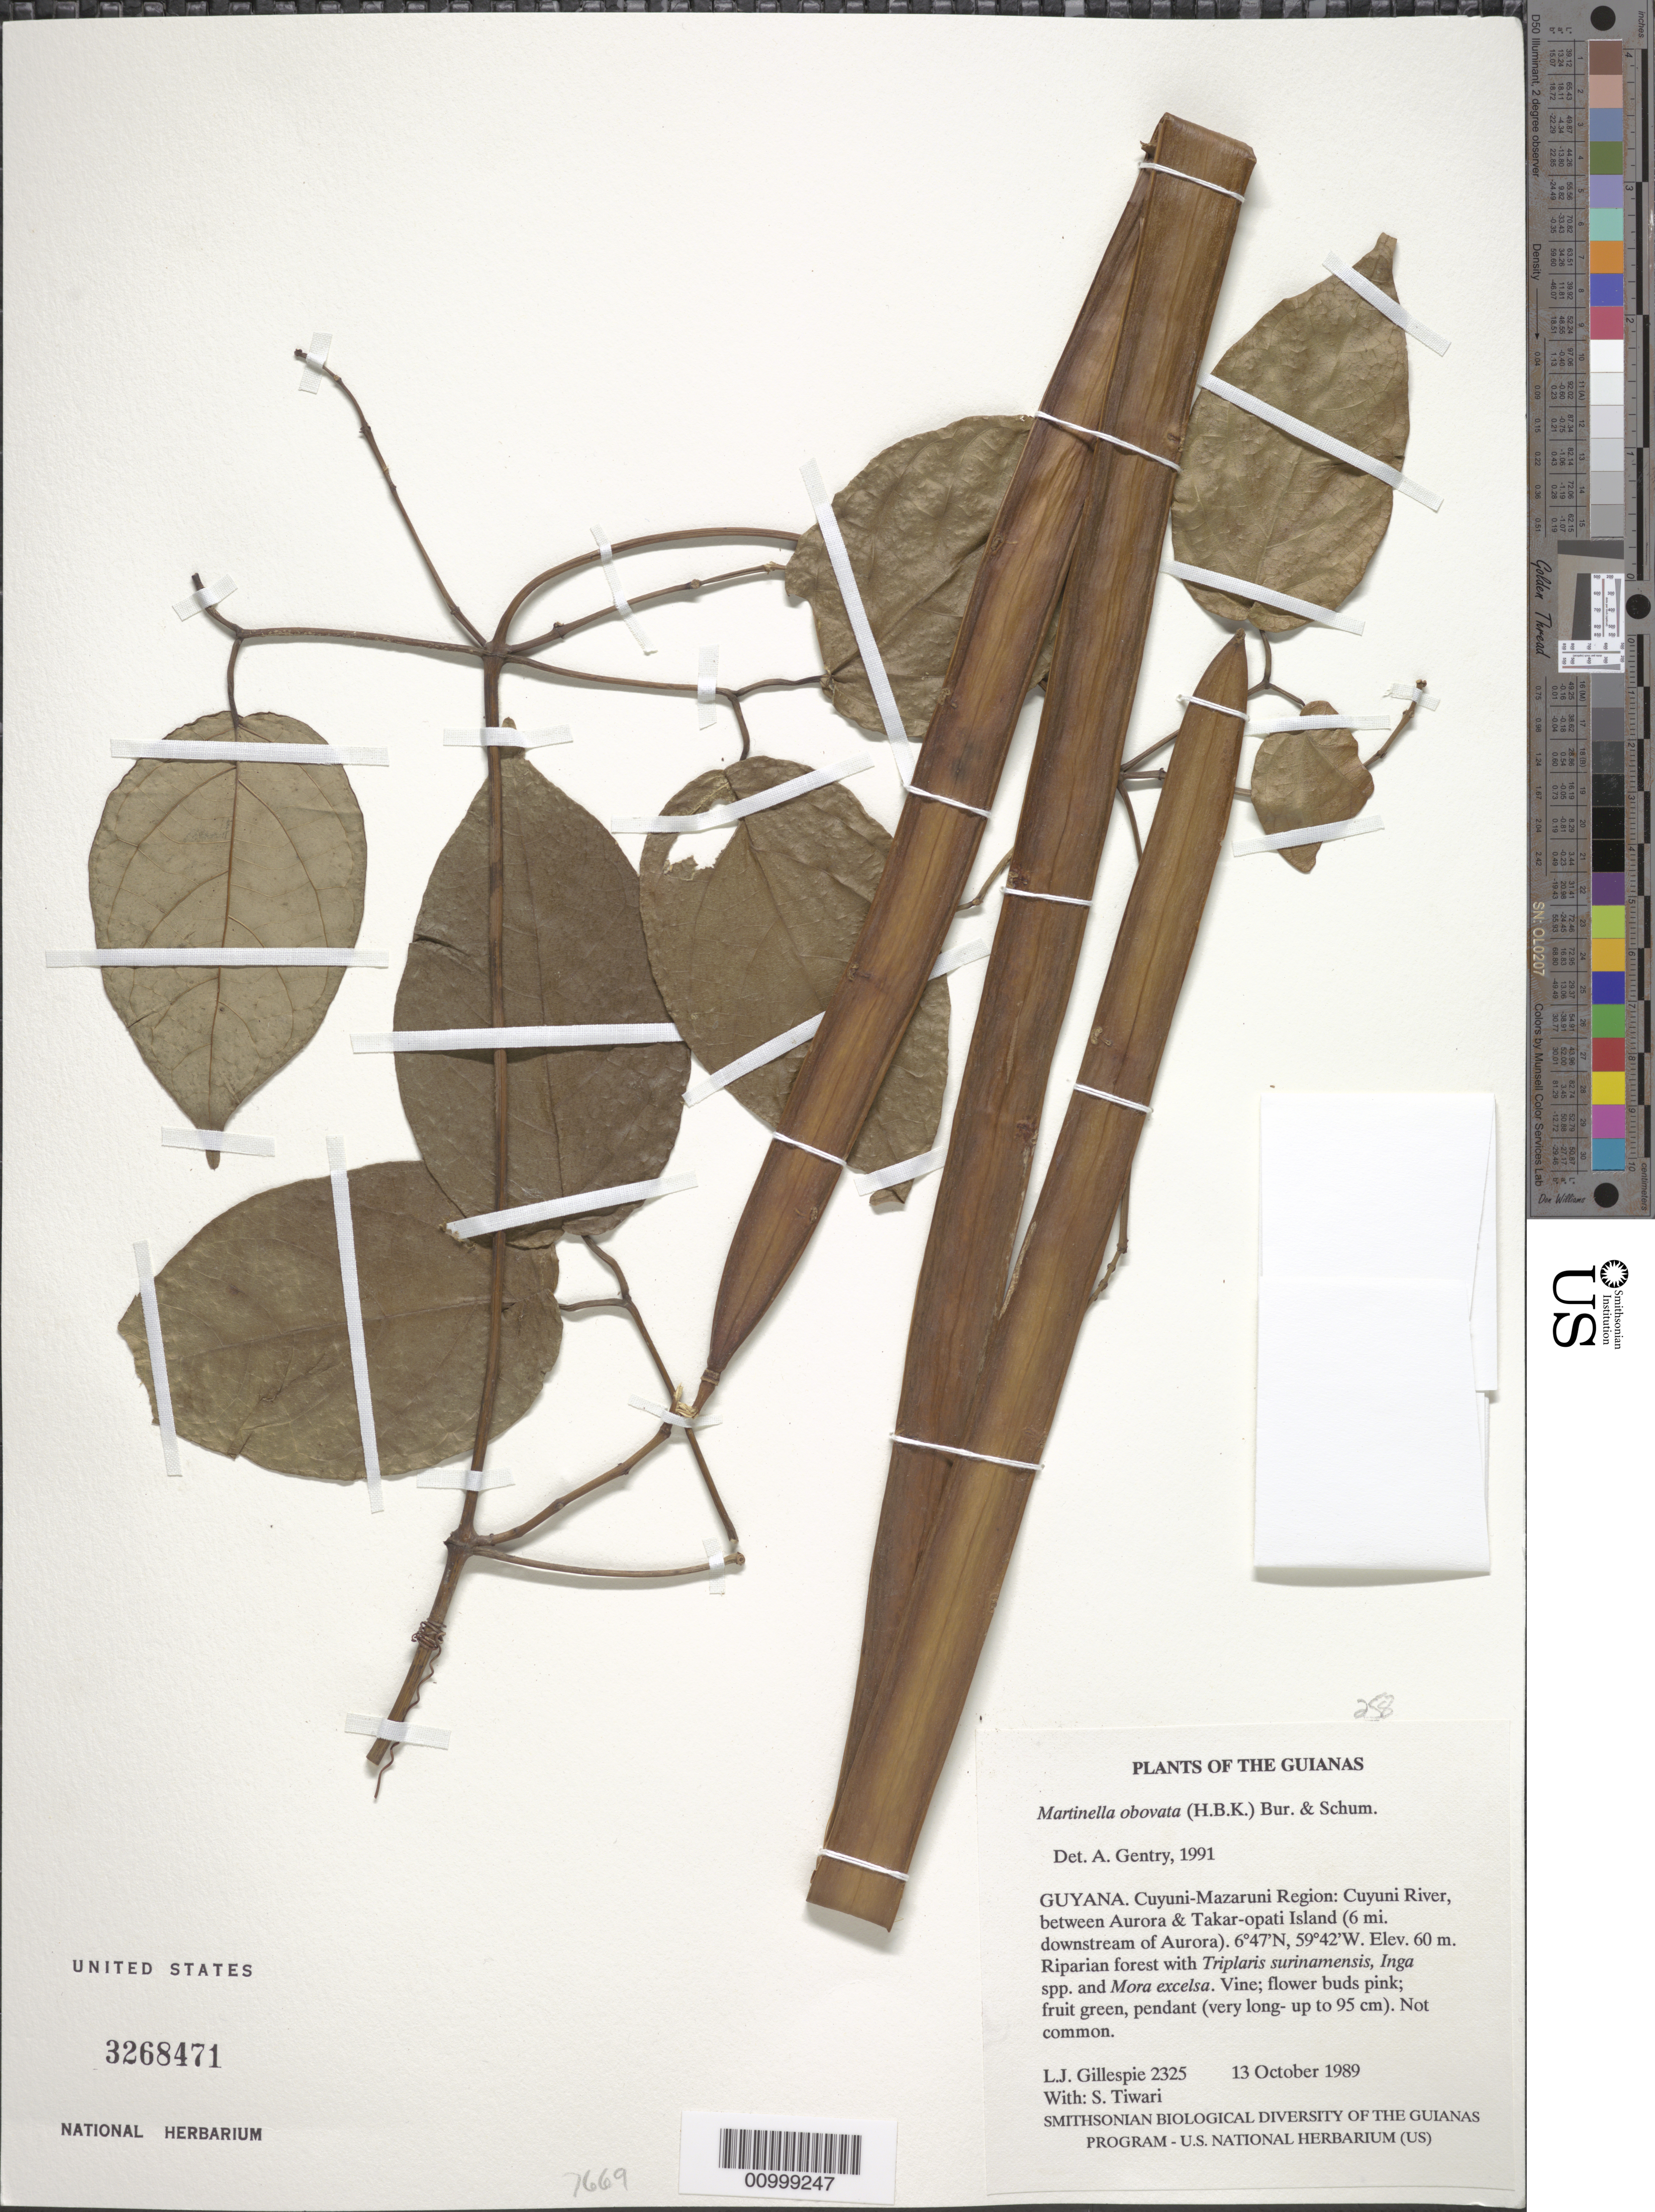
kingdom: Plantae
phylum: Tracheophyta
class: Magnoliopsida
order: Lamiales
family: Bignoniaceae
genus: Martinella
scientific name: Martinella obovata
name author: (Kunth) Bureau & K. Schum.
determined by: Gentry, A. H.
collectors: L. J. Gillespie & S. Tiwari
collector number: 2325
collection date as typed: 13 October 1989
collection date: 1989-10-13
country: Guyana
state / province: Cuyuni-Mazaruni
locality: Cuyuni River, between Aurora & Takar-opati Island (6 mi. downstream of Aurora)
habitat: Riparian forest with Triplaris surinamensis, Inga spp. and Mora excelsa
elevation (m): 60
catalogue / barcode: US 3268471